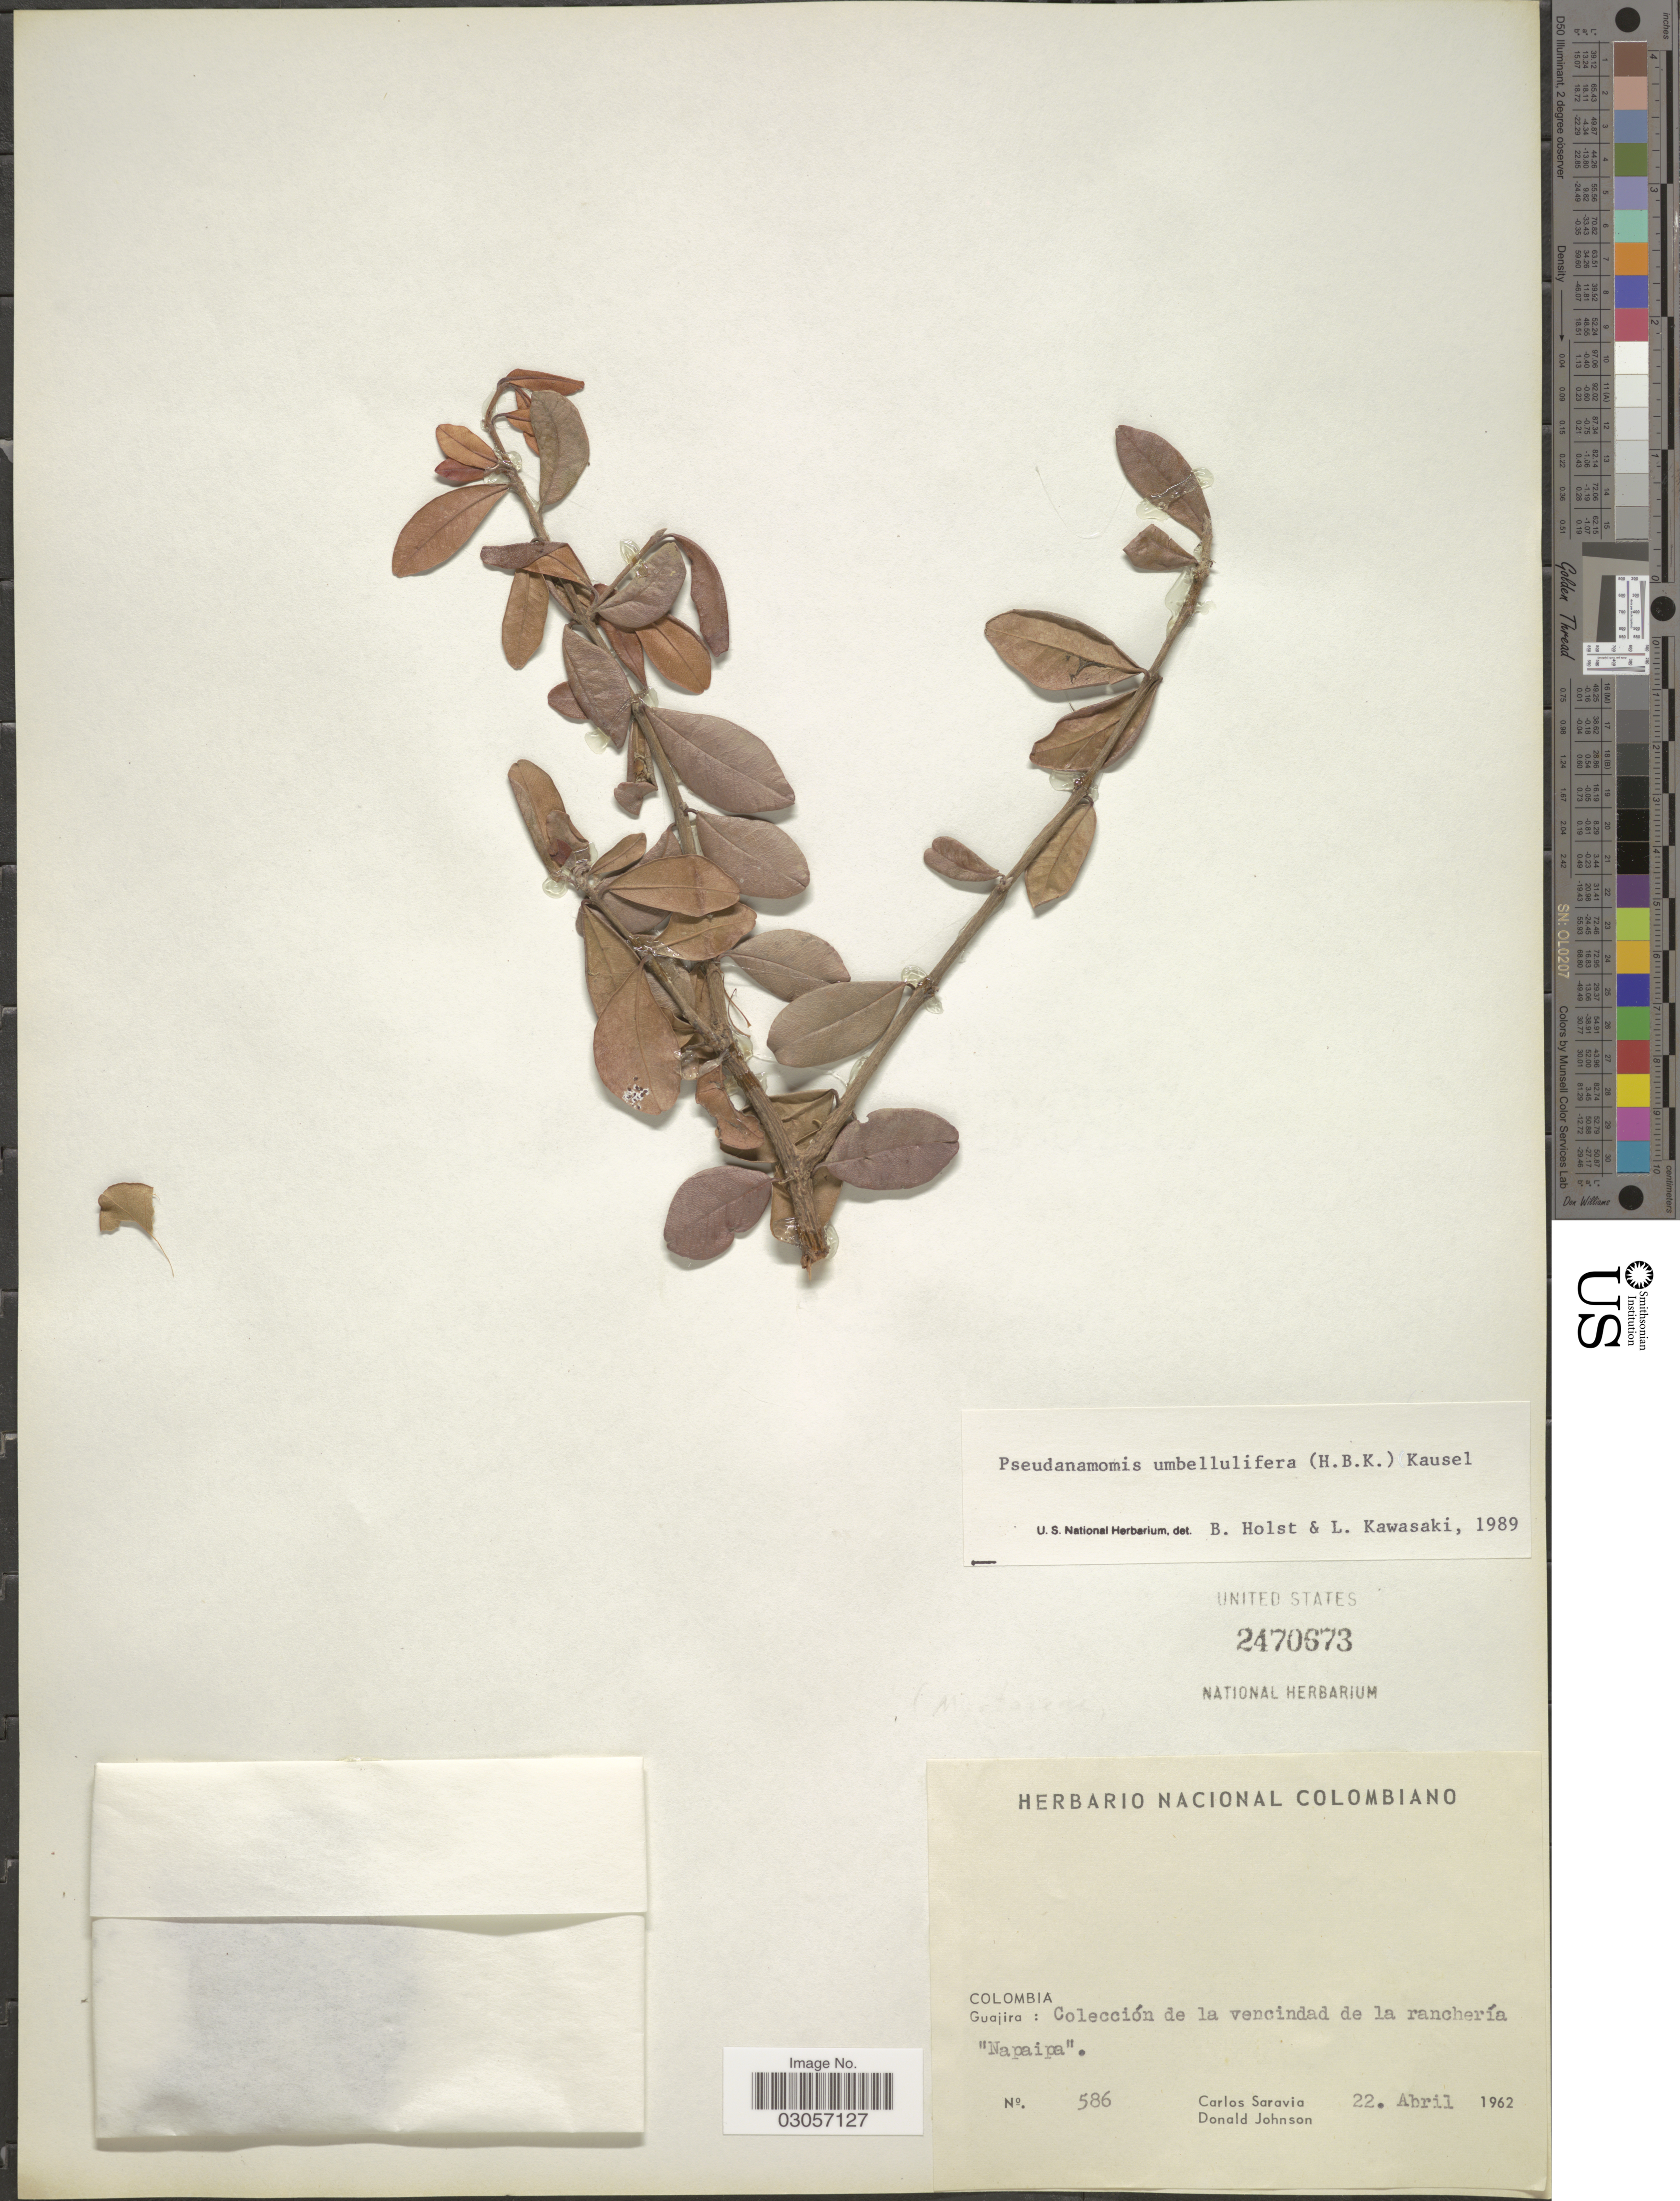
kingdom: Plantae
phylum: Tracheophyta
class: Magnoliopsida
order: Myrtales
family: Myrtaceae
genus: Eugenia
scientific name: Eugenia umbellulifera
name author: (Kunth) Krug & Urb.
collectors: C. Saravia & D. Johnson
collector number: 586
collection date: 1962-04-22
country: Colombia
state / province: La Guajira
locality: Colección de la vencidad de la ranchería "Napaipa".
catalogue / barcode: US 2470673